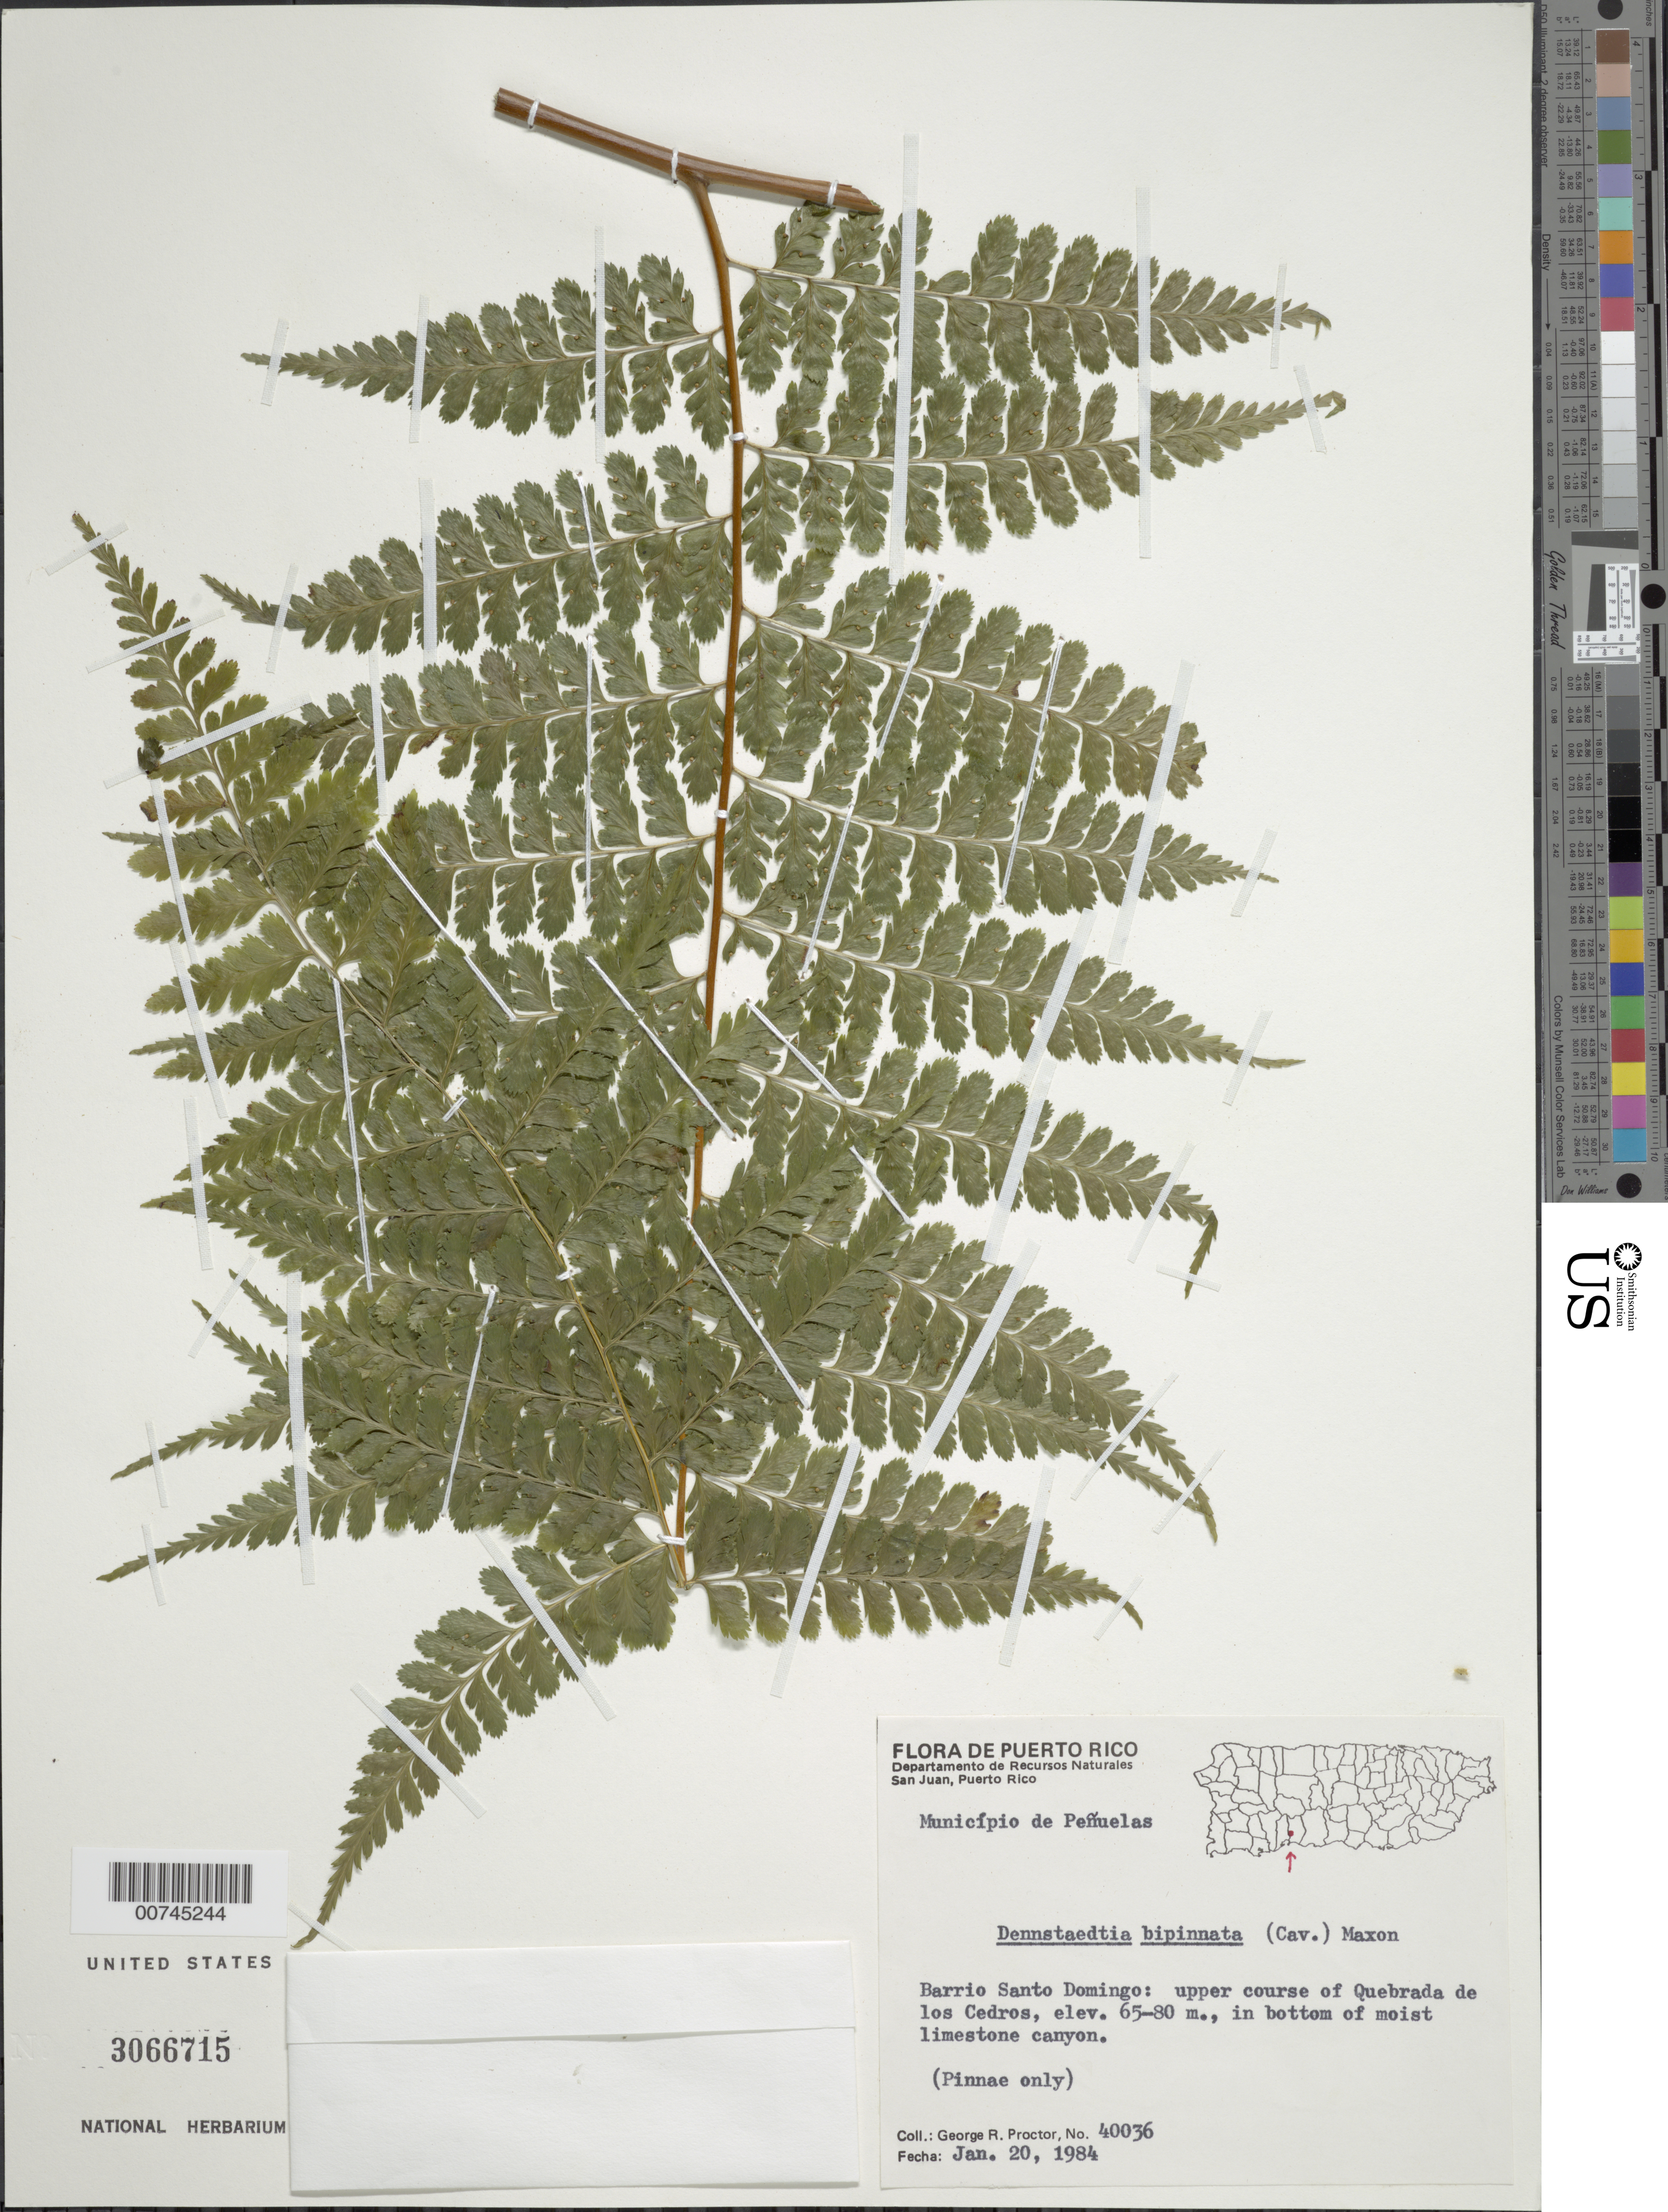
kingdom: Plantae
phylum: Tracheophyta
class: Polypodiopsida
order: Polypodiales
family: Dennstaedtiaceae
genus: Dennstaedtia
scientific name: Dennstaedtia bipinnata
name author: (Cav.) Maxon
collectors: G. R. Proctor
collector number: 40036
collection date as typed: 20 Jan 1984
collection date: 1984-01-20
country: Puerto Rico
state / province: Peñuelas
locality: Barrio Santo Domingo: upper course of Quebrada de los Cedros. Municipio de Peñuelas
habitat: In bottom of moist limestone canyon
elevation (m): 65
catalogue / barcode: US 3066715